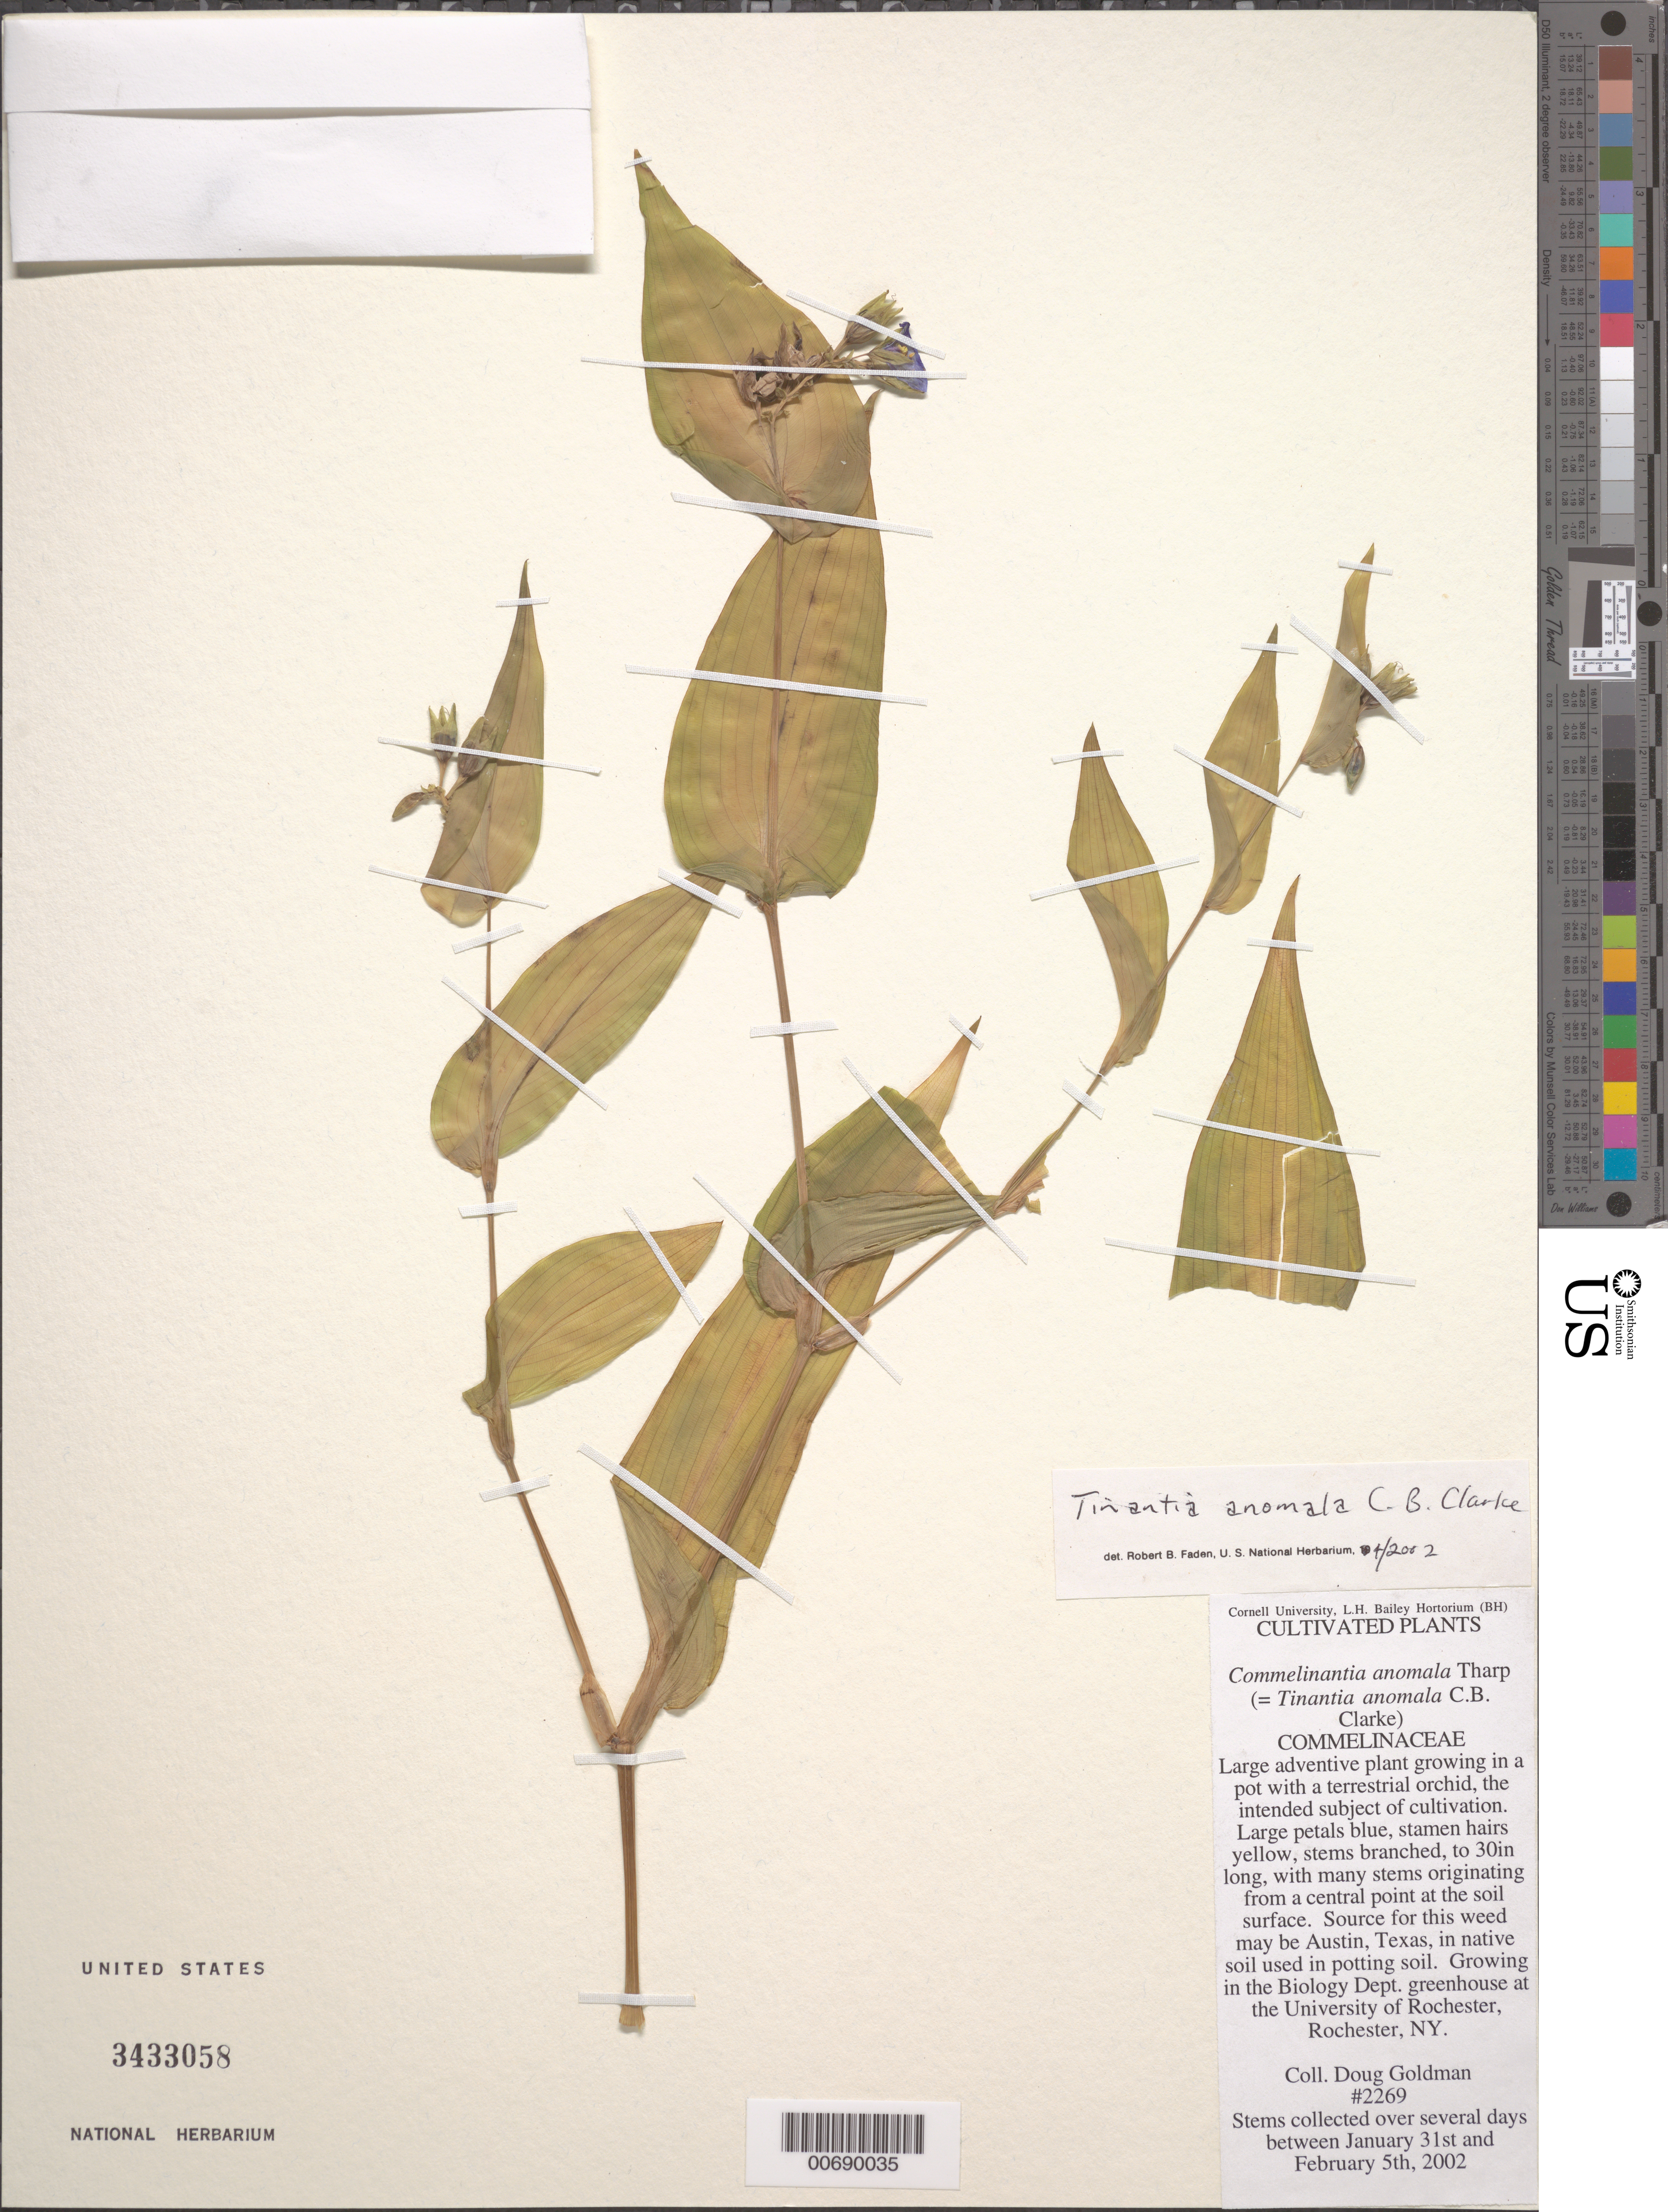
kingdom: Plantae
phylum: Tracheophyta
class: Liliopsida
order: Commelinales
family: Commelinaceae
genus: Tinantia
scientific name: Tinantia anomala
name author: (Torr.) C.B. Clarke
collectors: D. H. Goldman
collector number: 2269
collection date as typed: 31 Jan 2002 to 05 Feb 2002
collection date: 2002-01-31/2002-02-05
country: United States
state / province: New York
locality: University of Rochester Biology Dept greenhouse.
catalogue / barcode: US 3433058